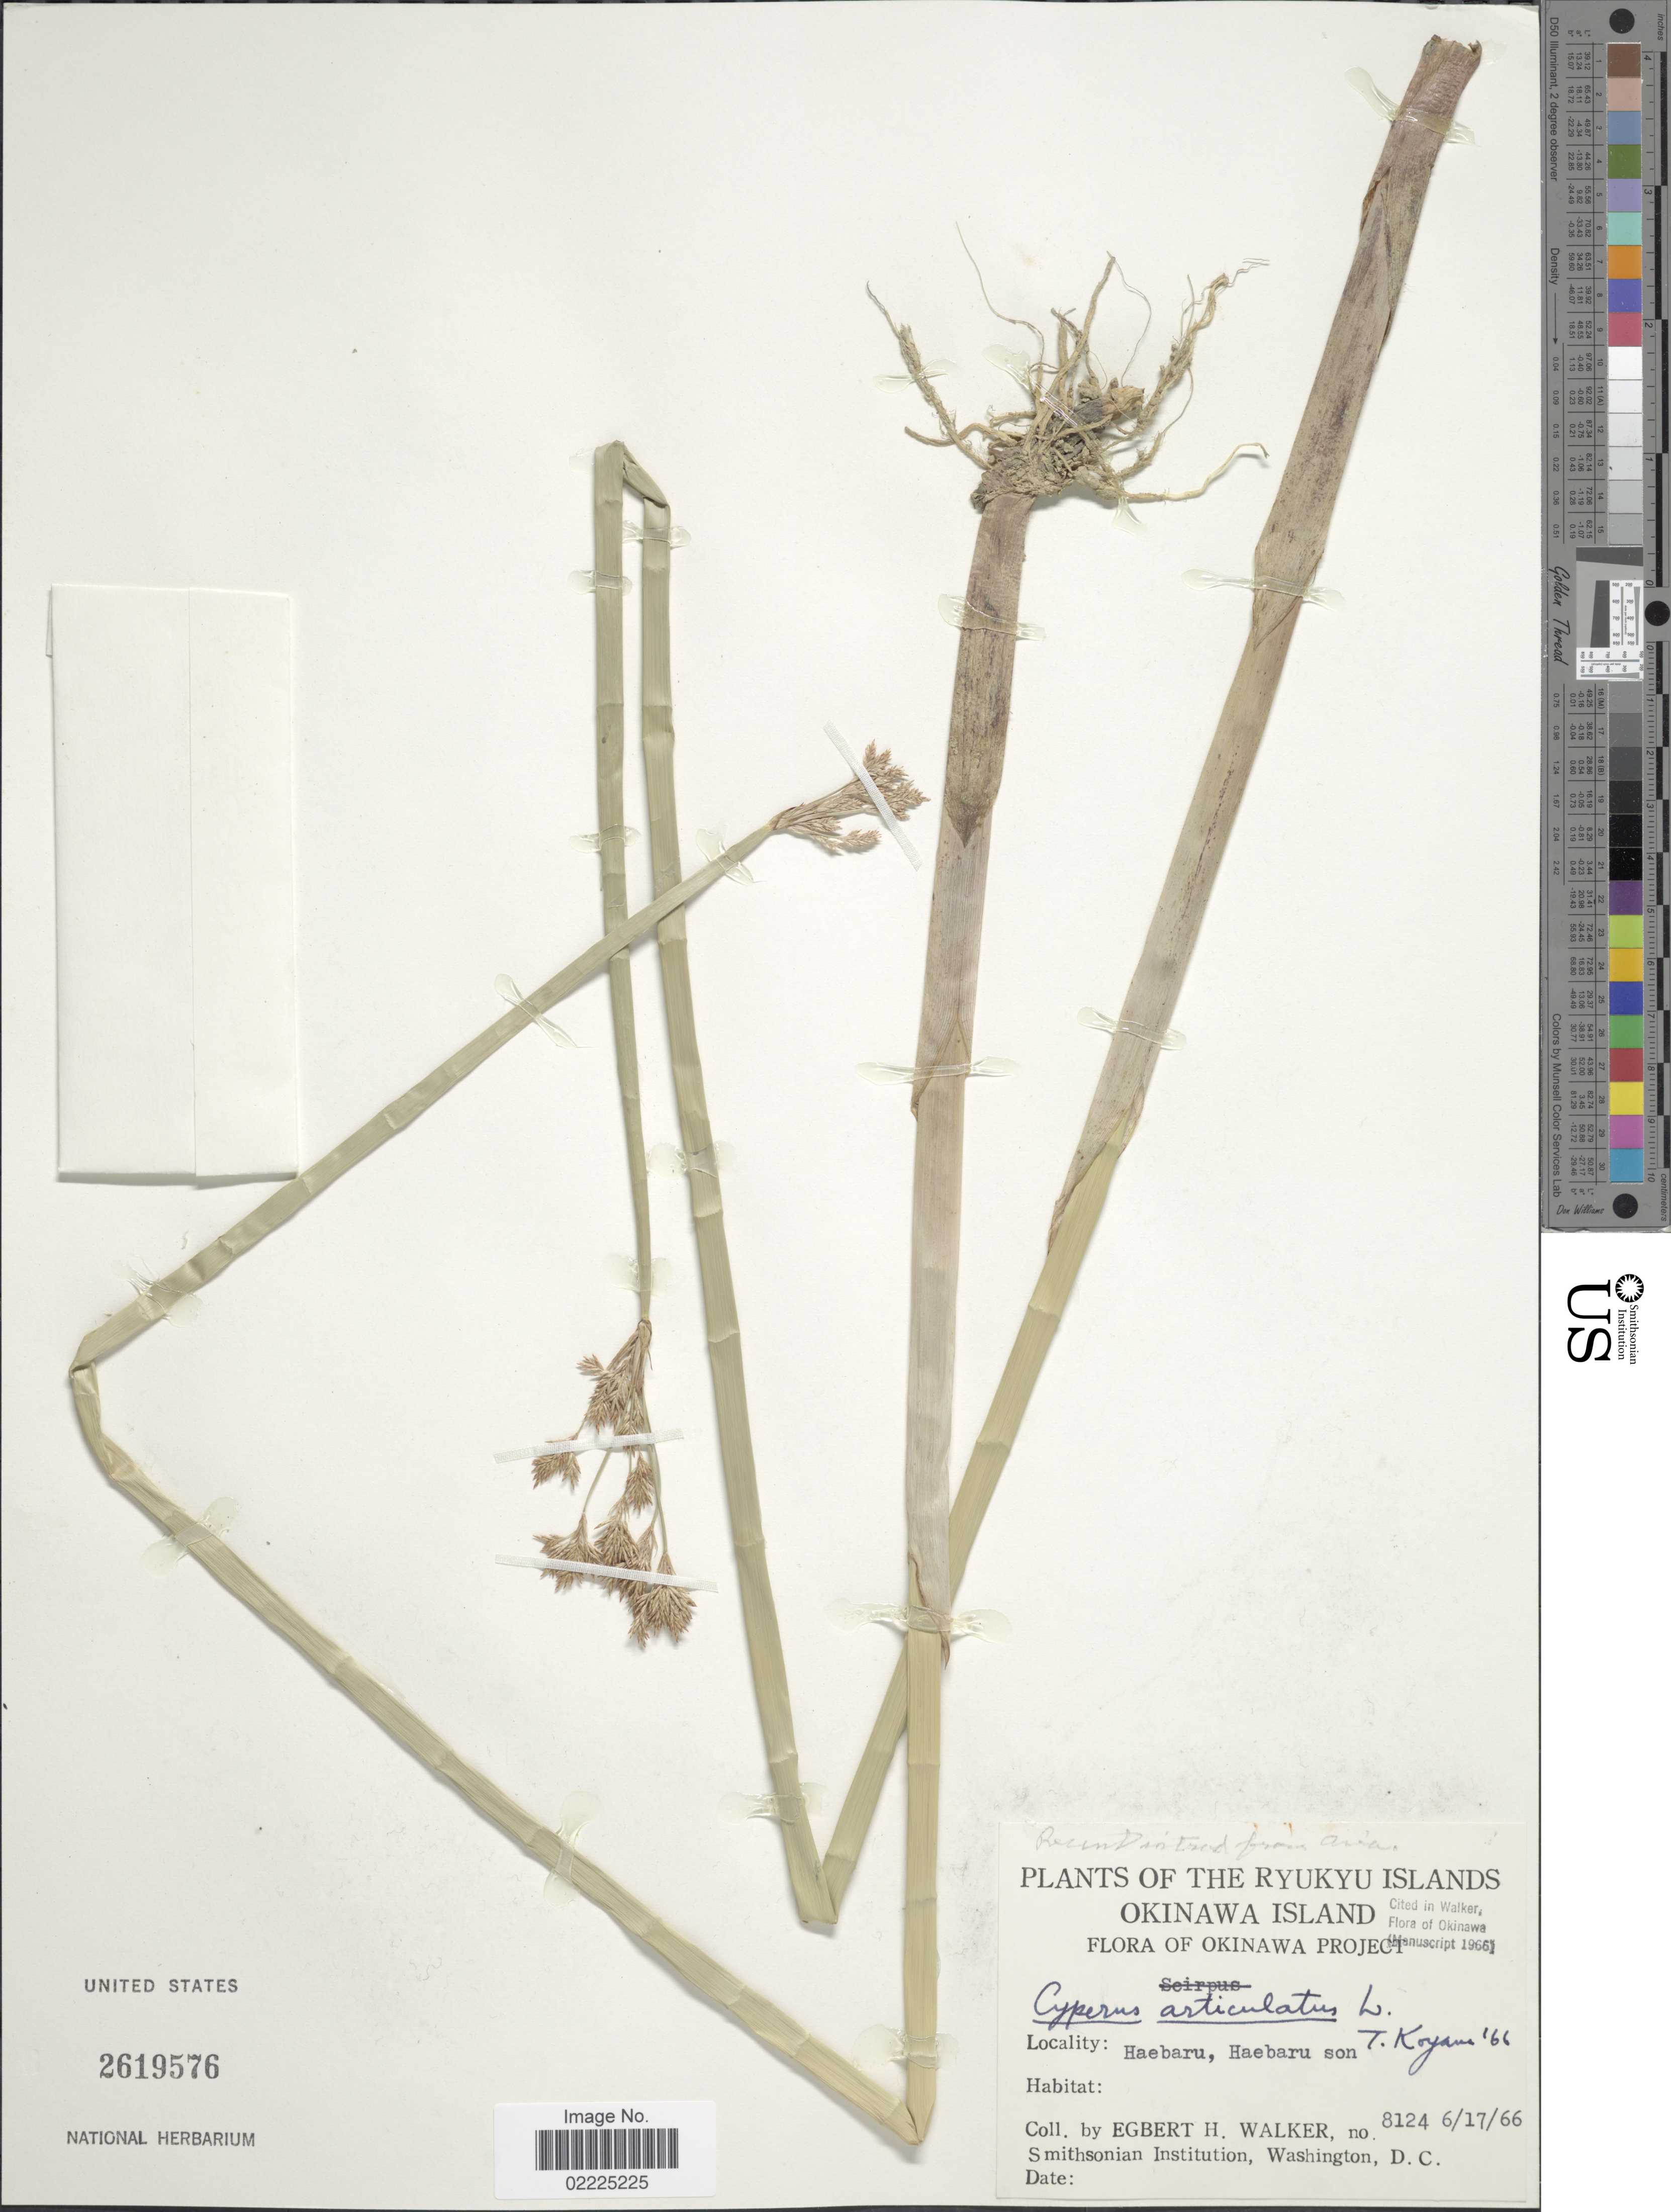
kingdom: Plantae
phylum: Tracheophyta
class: Liliopsida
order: Poales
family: Cyperaceae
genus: Cyperus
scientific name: Cyperus articulatus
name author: L.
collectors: E. H. Walker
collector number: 8124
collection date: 1966-06-17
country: Japan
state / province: Okinawa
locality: The Ryukyu Islands, Okinawa Island, Haebaru, Haebaru son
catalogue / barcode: US 2619576